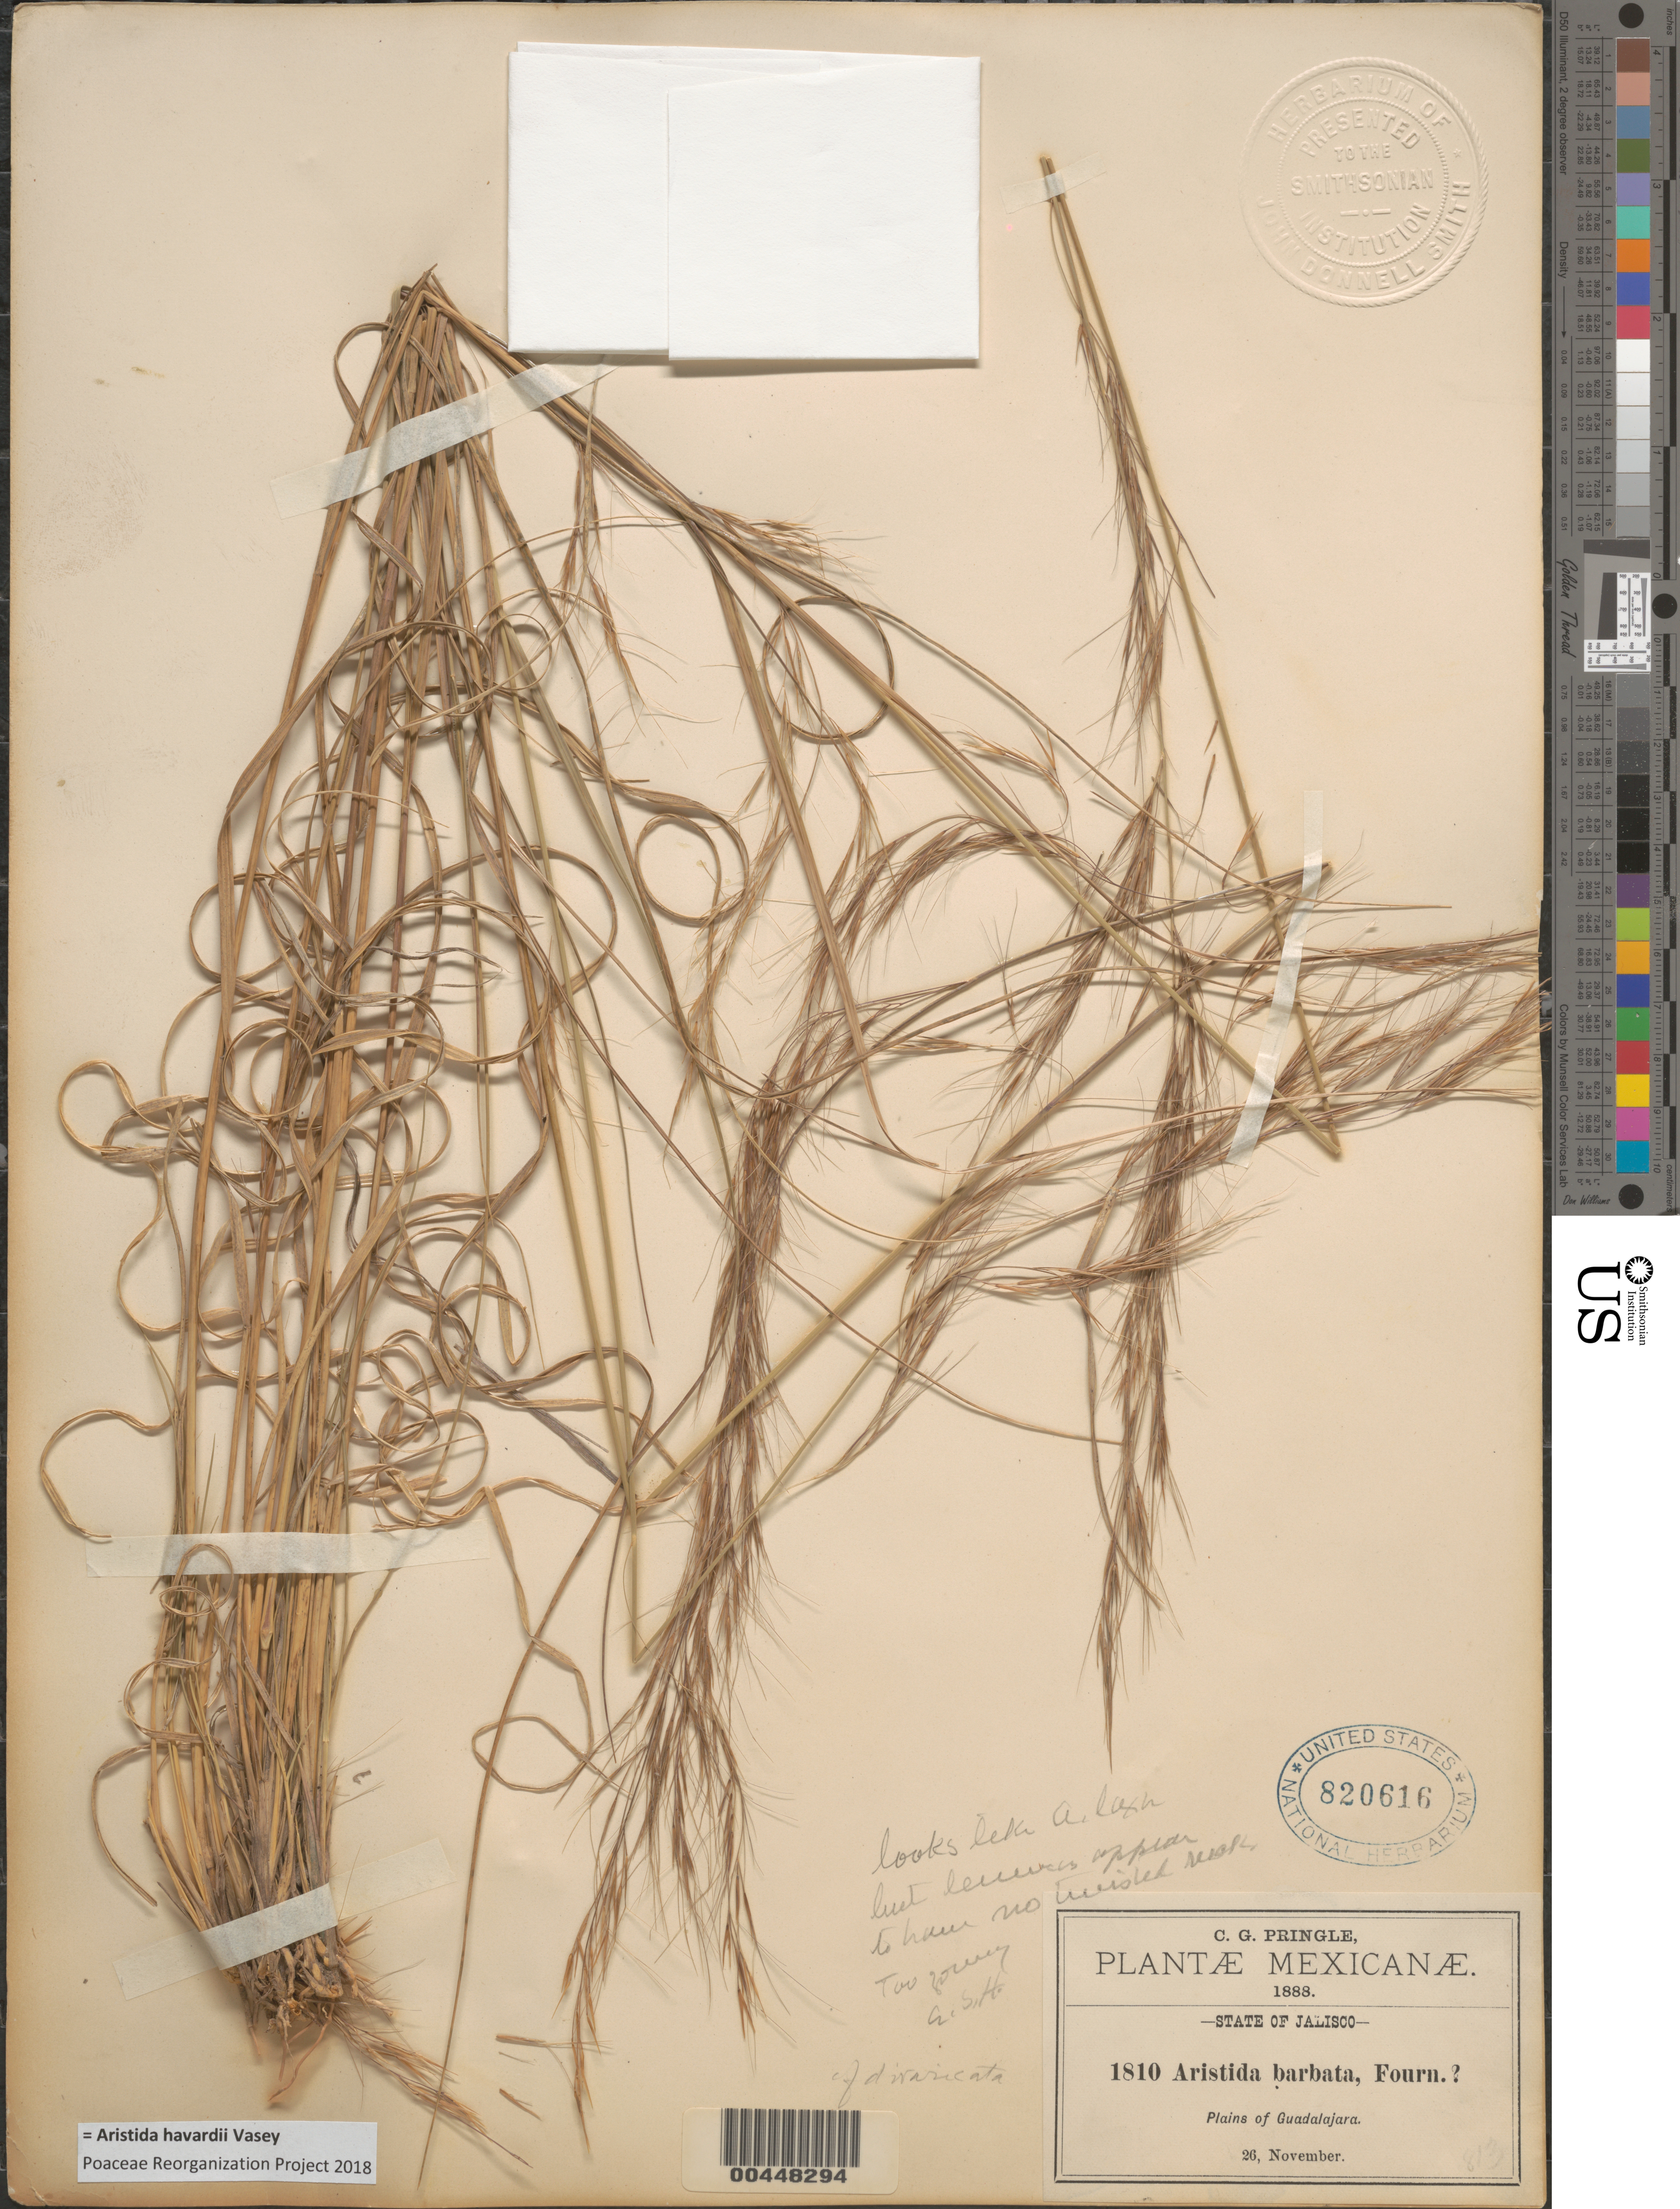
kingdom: Plantae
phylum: Tracheophyta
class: Liliopsida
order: Poales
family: Poaceae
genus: Aristida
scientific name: Aristida havardii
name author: Vasey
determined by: Poaceae Reorganization Project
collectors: C. G. Pringle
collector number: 1810/813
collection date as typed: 26 Nov 1888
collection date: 1888-11-26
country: Mexico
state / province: Jalisco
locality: Plains of Guadalajara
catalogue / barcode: US 820616